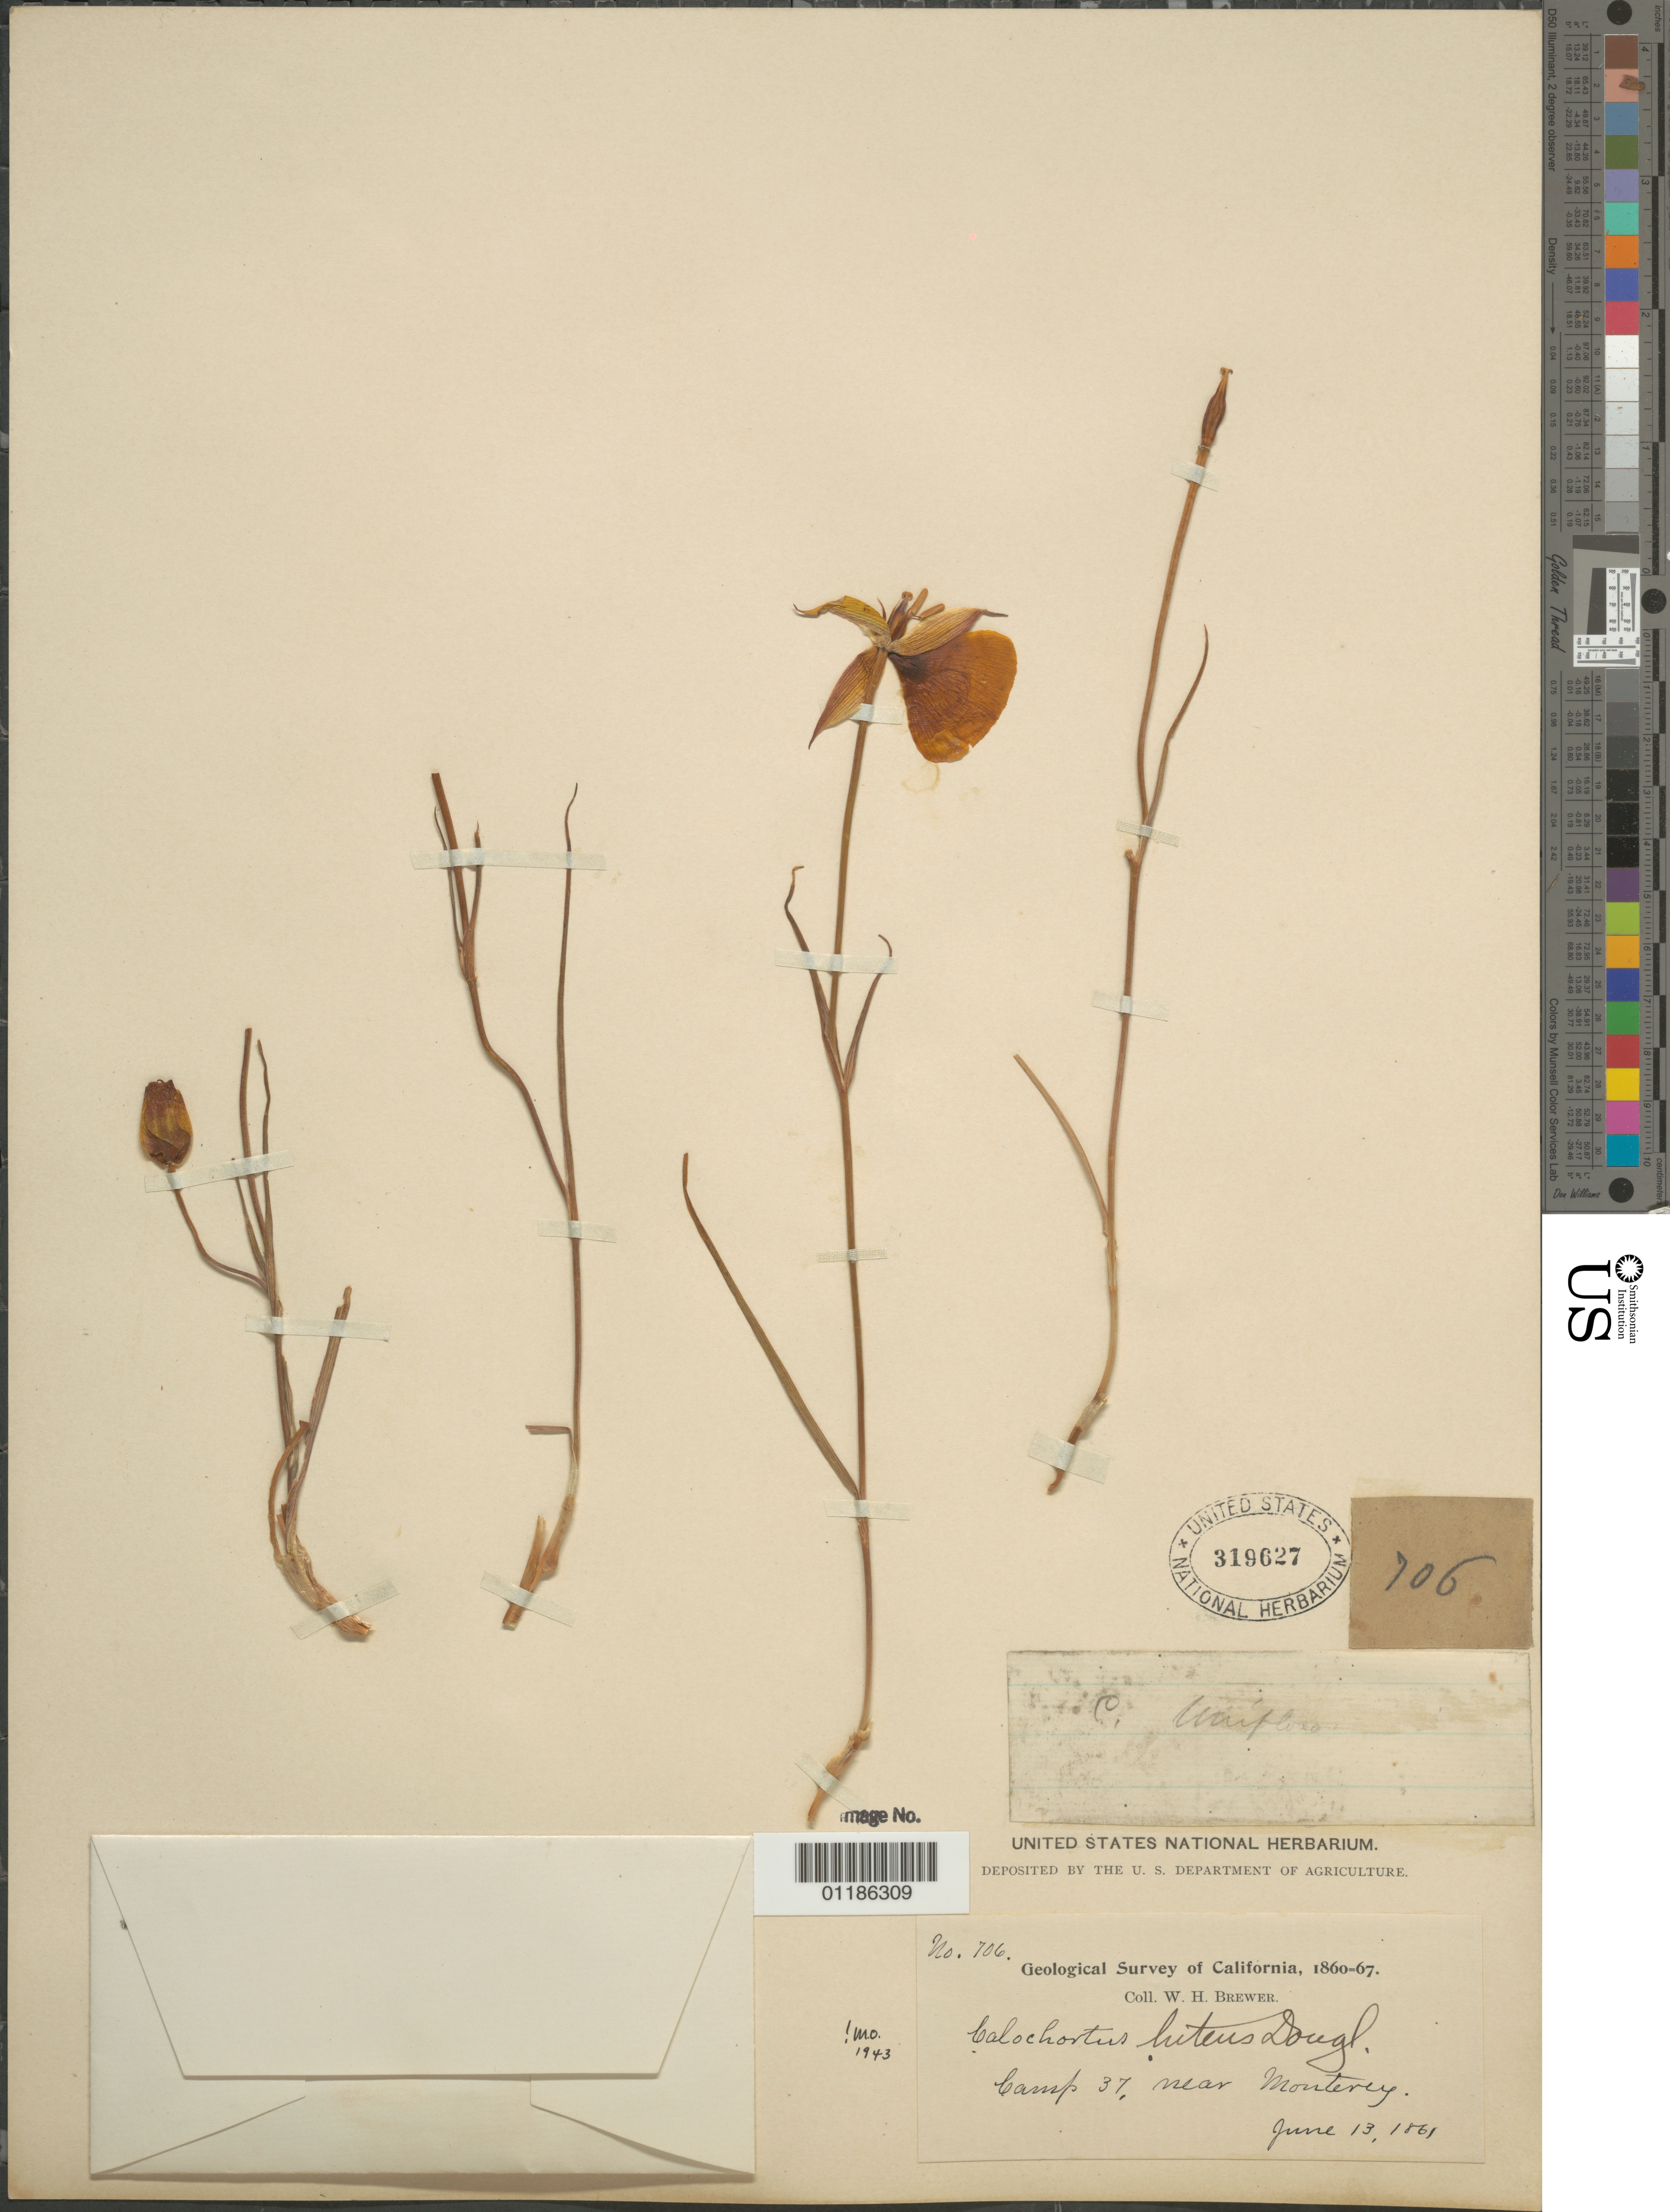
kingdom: Plantae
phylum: Tracheophyta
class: Liliopsida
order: Liliales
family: Liliaceae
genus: Calochortus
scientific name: Calochortus luteus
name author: Douglas ex Lindl.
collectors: W. H. Brewer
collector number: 706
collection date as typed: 13 Jun 1861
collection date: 1861-06-13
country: United States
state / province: California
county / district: Monterey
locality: Camp 37 near Monterey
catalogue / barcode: US 319627